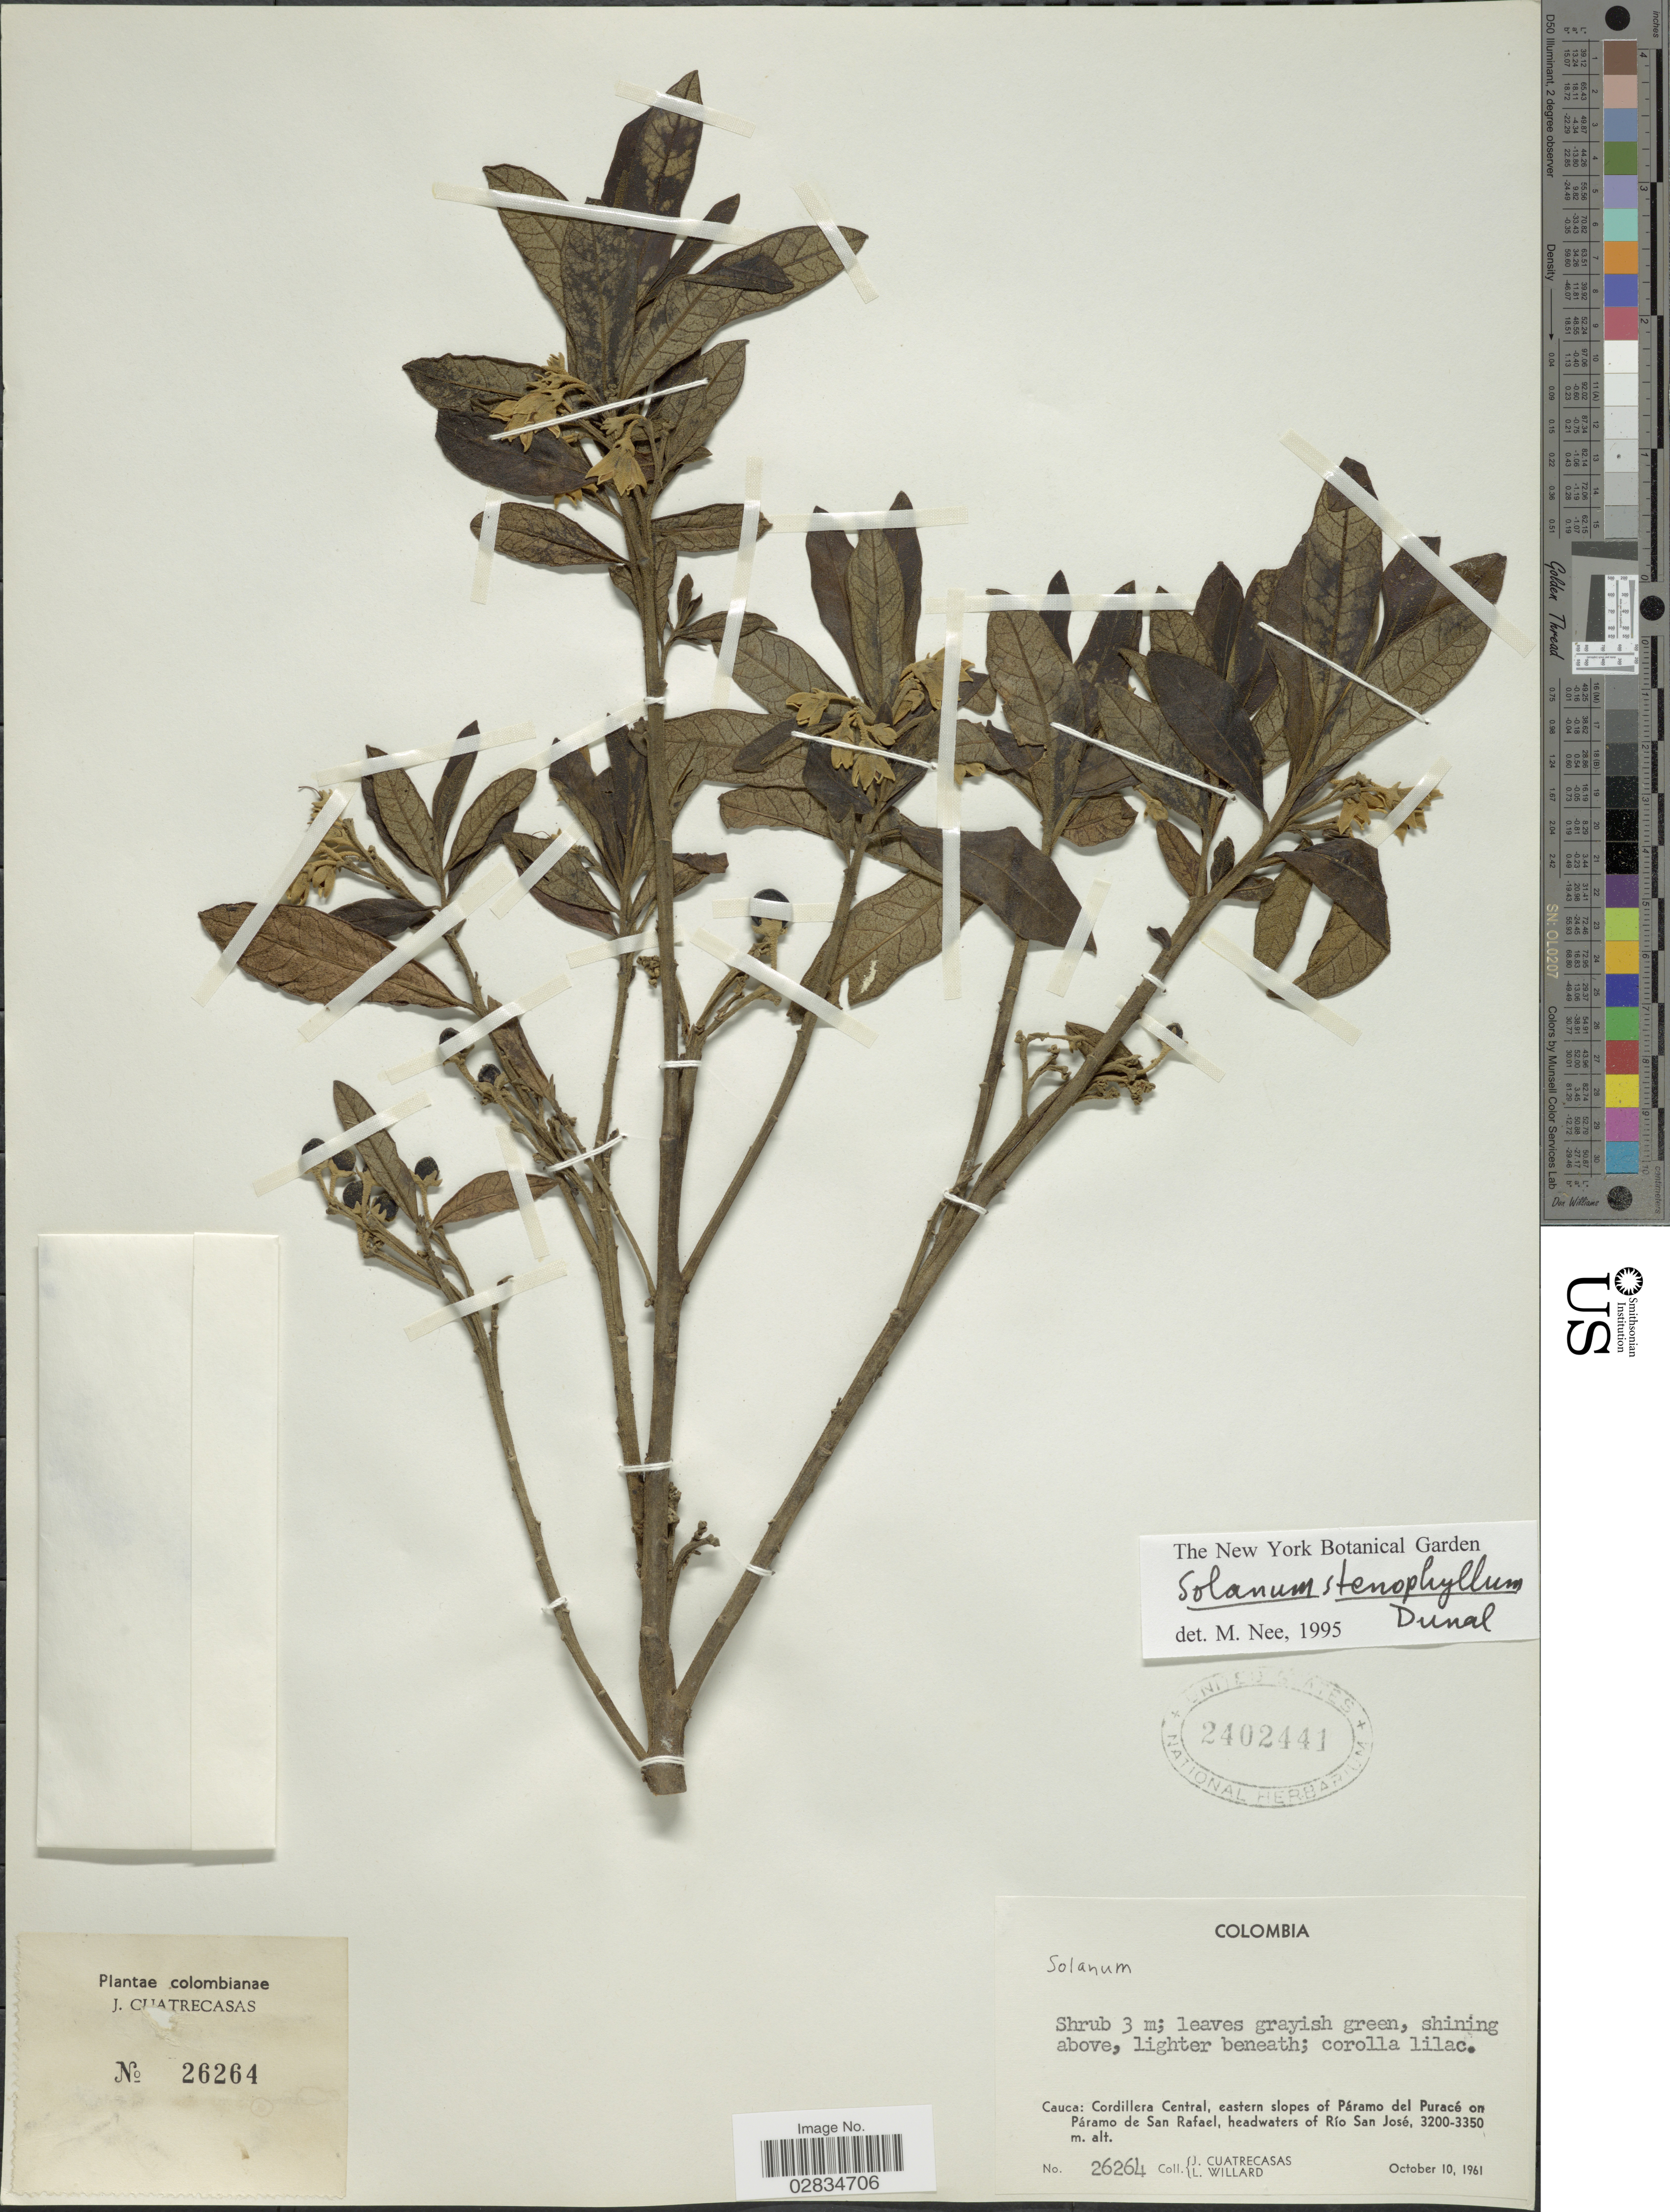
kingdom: Plantae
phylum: Tracheophyta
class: Magnoliopsida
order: Solanales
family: Solanaceae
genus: Solanum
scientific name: Solanum stenophyllum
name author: Dunal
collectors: J. Cuatrecasas & L. Willard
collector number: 26264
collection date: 1961-10-10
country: Colombia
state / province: Cauca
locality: Cordillera Central, eastern slopes of Páramo del Puracé on Páramo de San Rafael, headwaters of Río San José.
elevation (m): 3200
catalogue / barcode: US 2402441